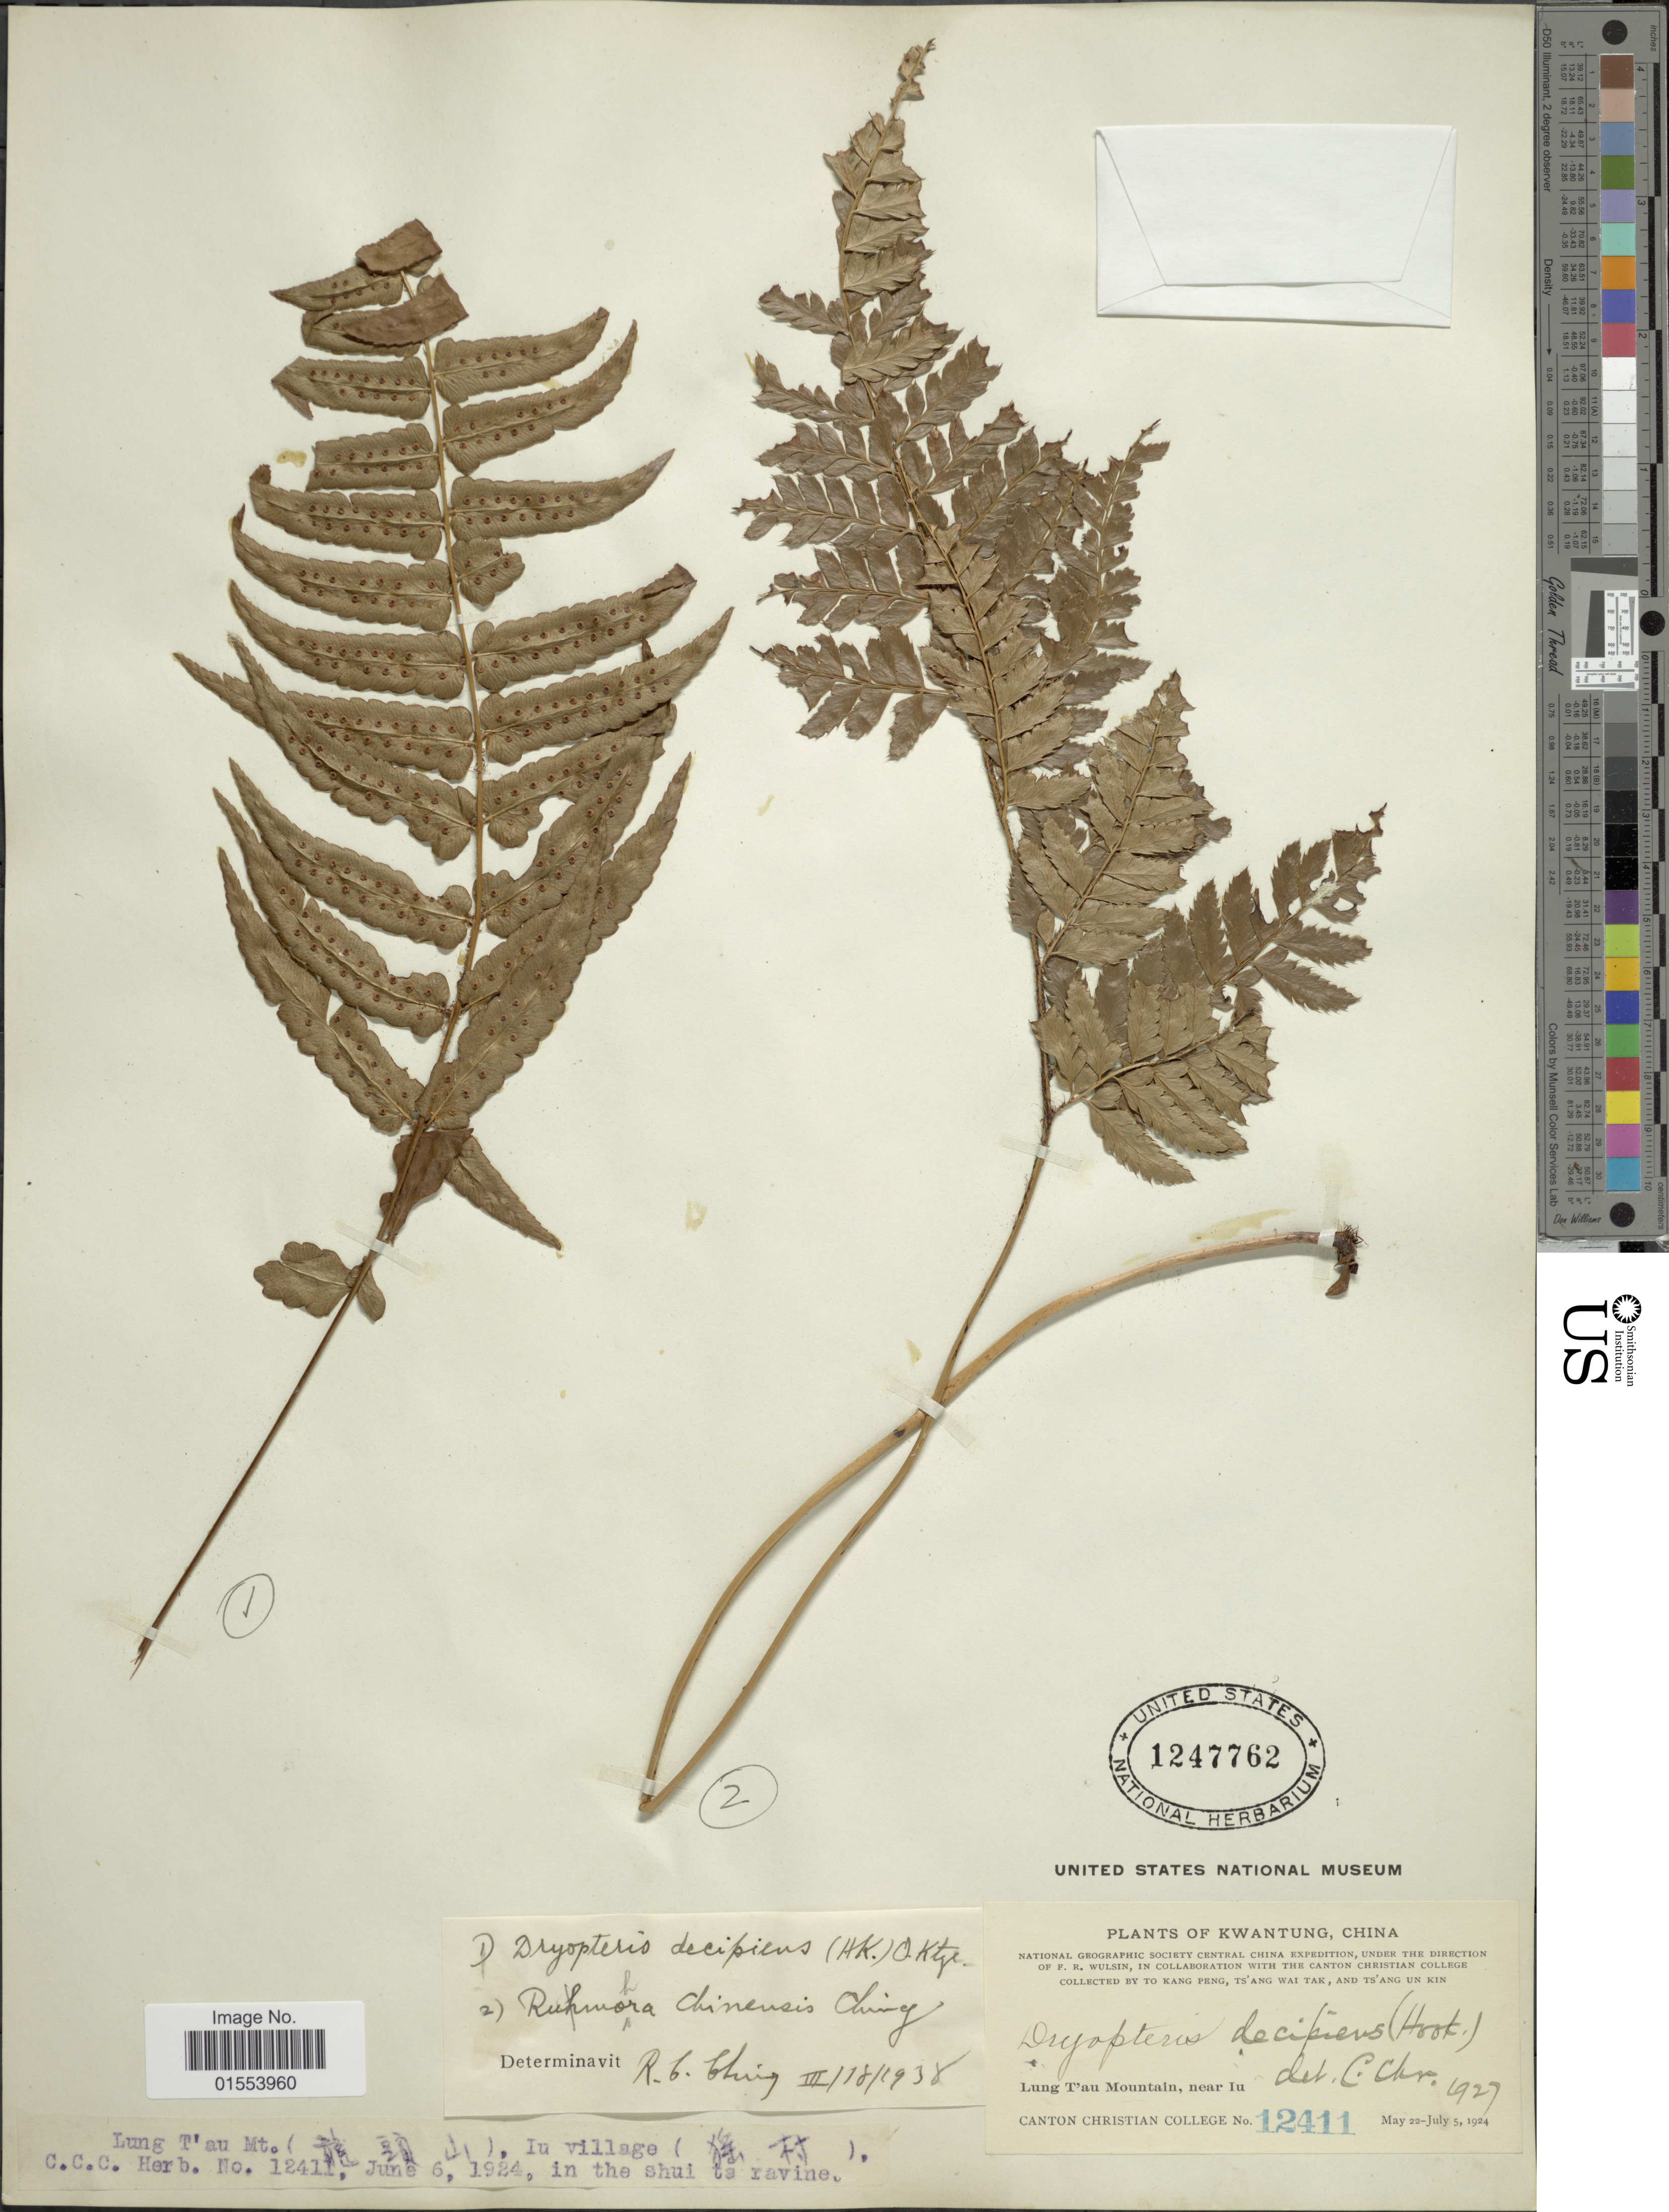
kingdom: Plantae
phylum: Tracheophyta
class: Polypodiopsida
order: Polypodiales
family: Dryopteridaceae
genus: Dryopteris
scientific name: Dryopteris decipiens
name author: (Hook.) Kuntze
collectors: Canton Christian College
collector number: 12411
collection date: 1924-06-06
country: China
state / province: Guangdong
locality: Kwantung, China. Lung T'au Mountain, near Iu. In village (X), in the shui ta ravine.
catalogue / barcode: US 1247762